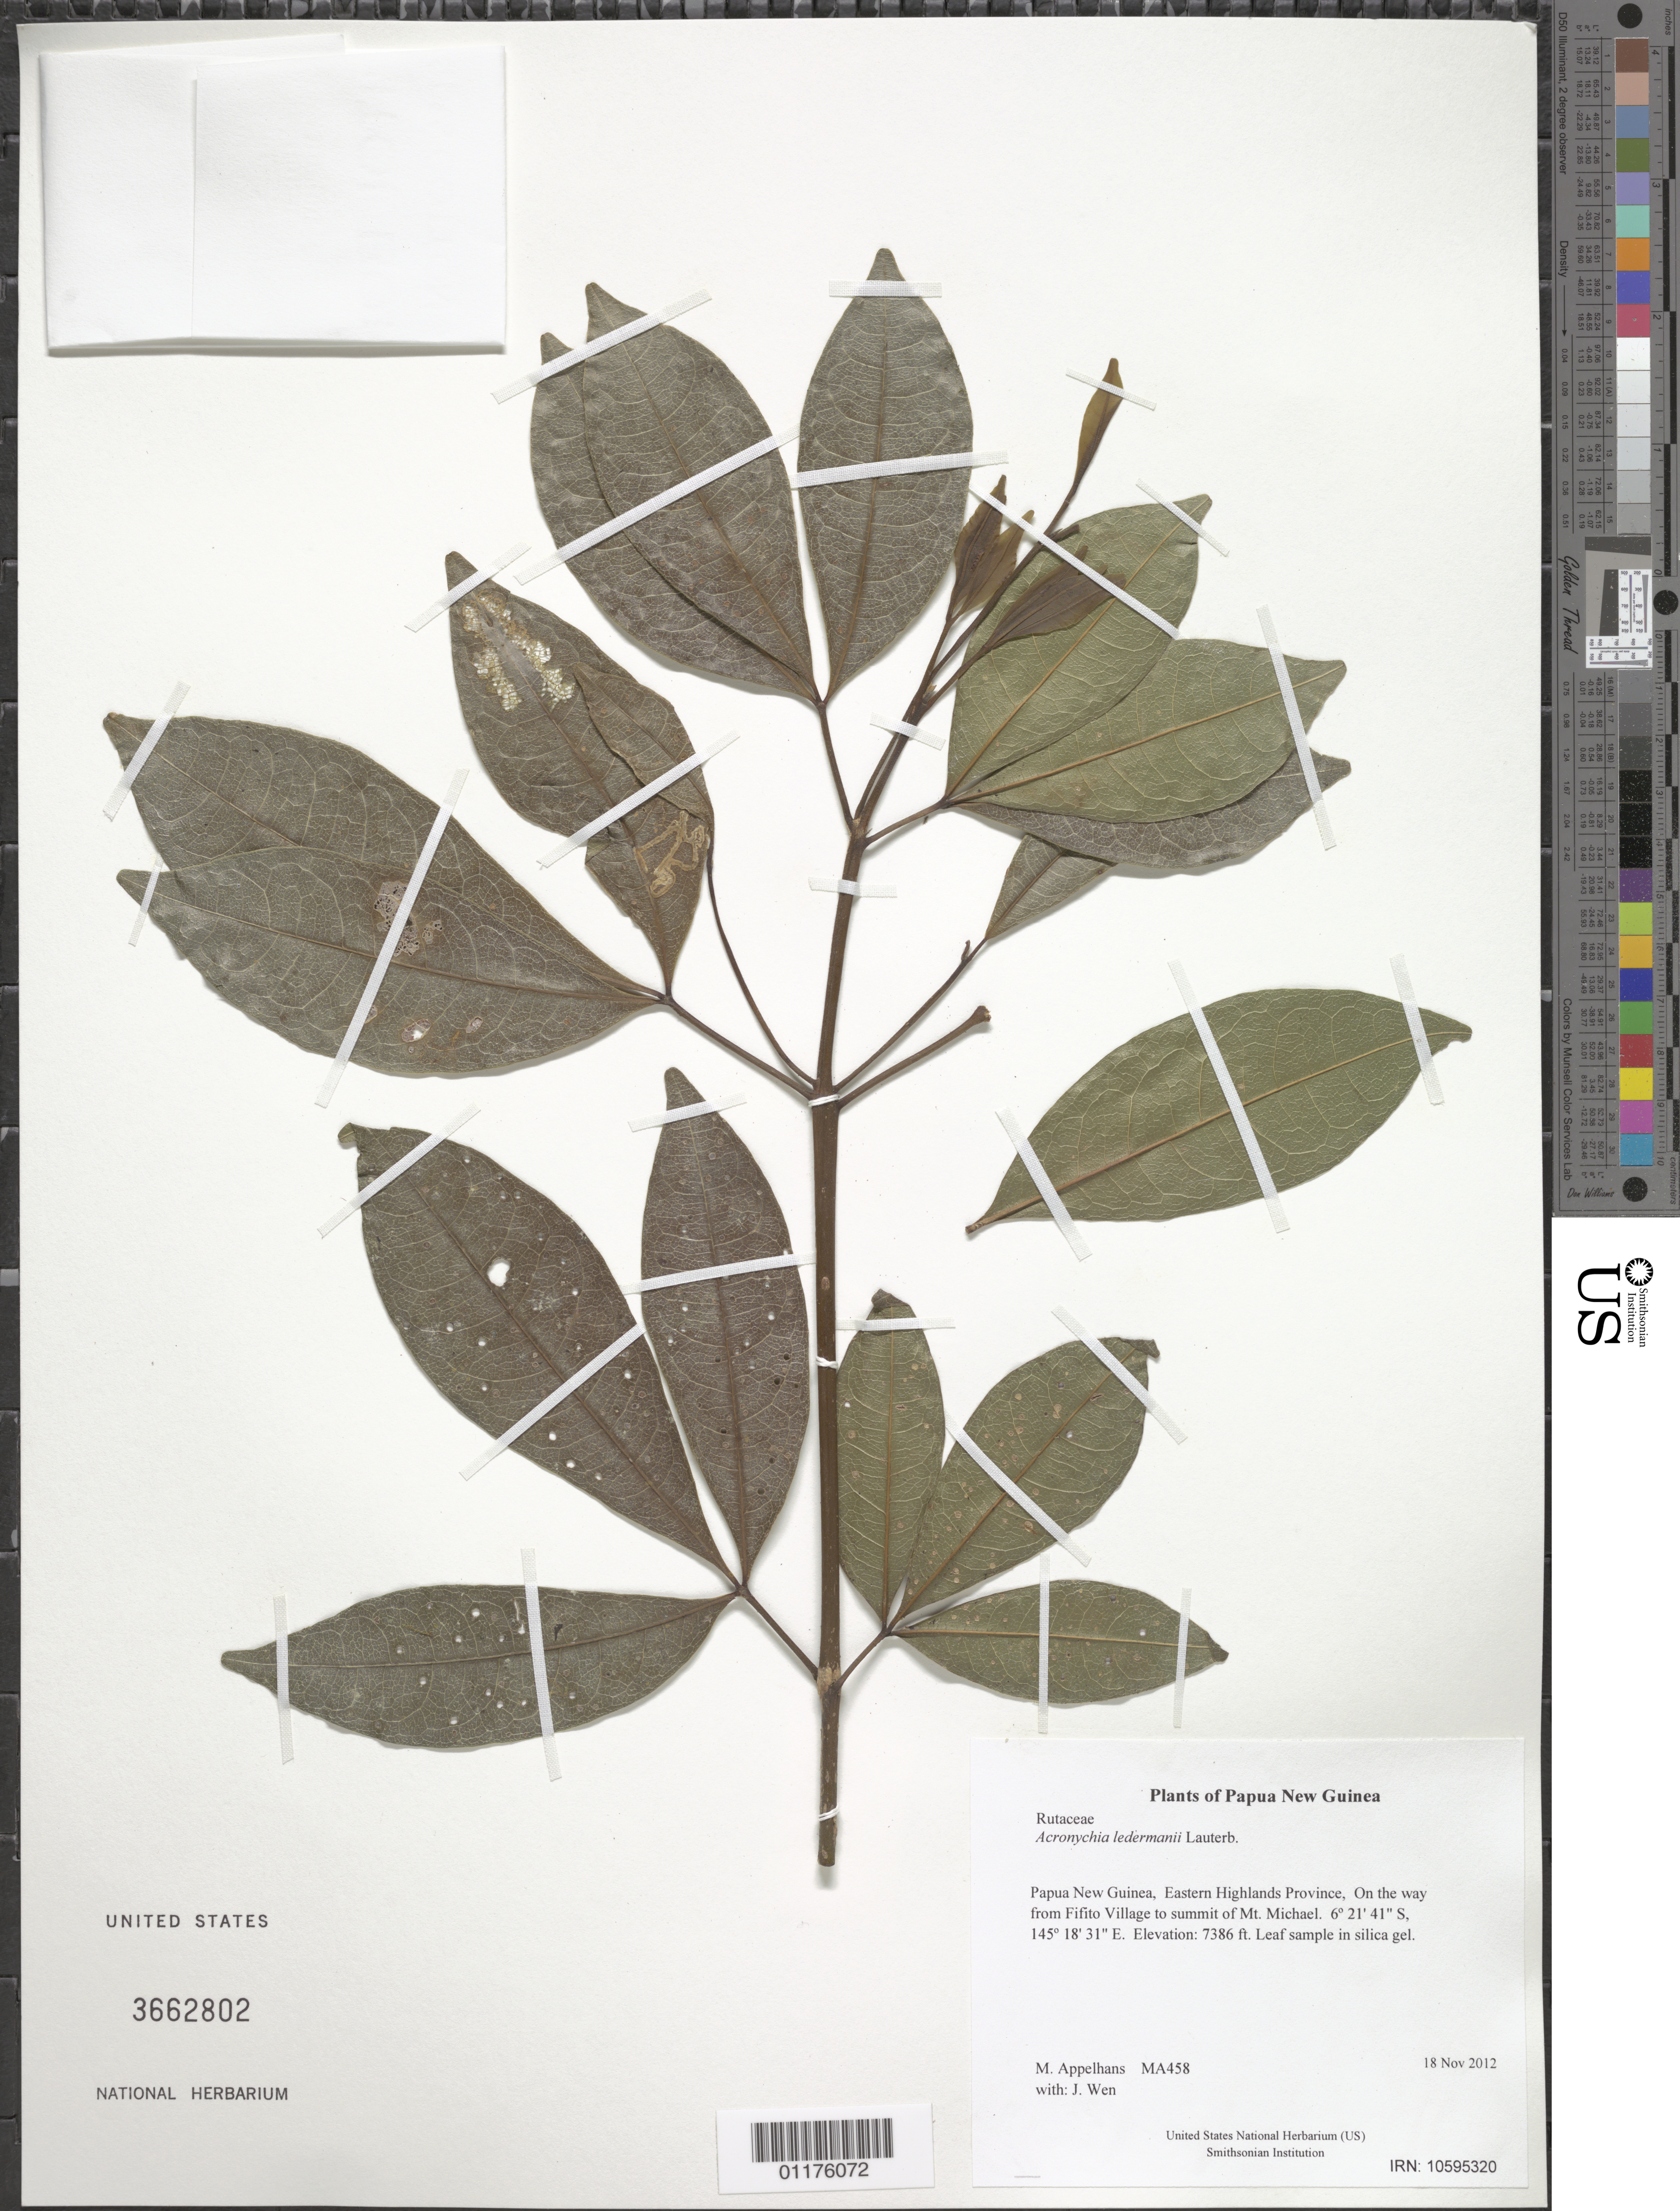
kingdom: Plantae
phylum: Tracheophyta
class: Magnoliopsida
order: Sapindales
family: Rutaceae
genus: Acronychia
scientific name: Acronychia ledermanii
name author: Lauterb.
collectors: J. Wen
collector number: MA458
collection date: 2012-11-18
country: Papua New Guinea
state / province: Eastern Highlands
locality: On the way from Fifito Village to summit of Mt. Michael.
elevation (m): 2251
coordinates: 06 21.687 S, 145 18.510 E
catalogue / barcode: US 3662802